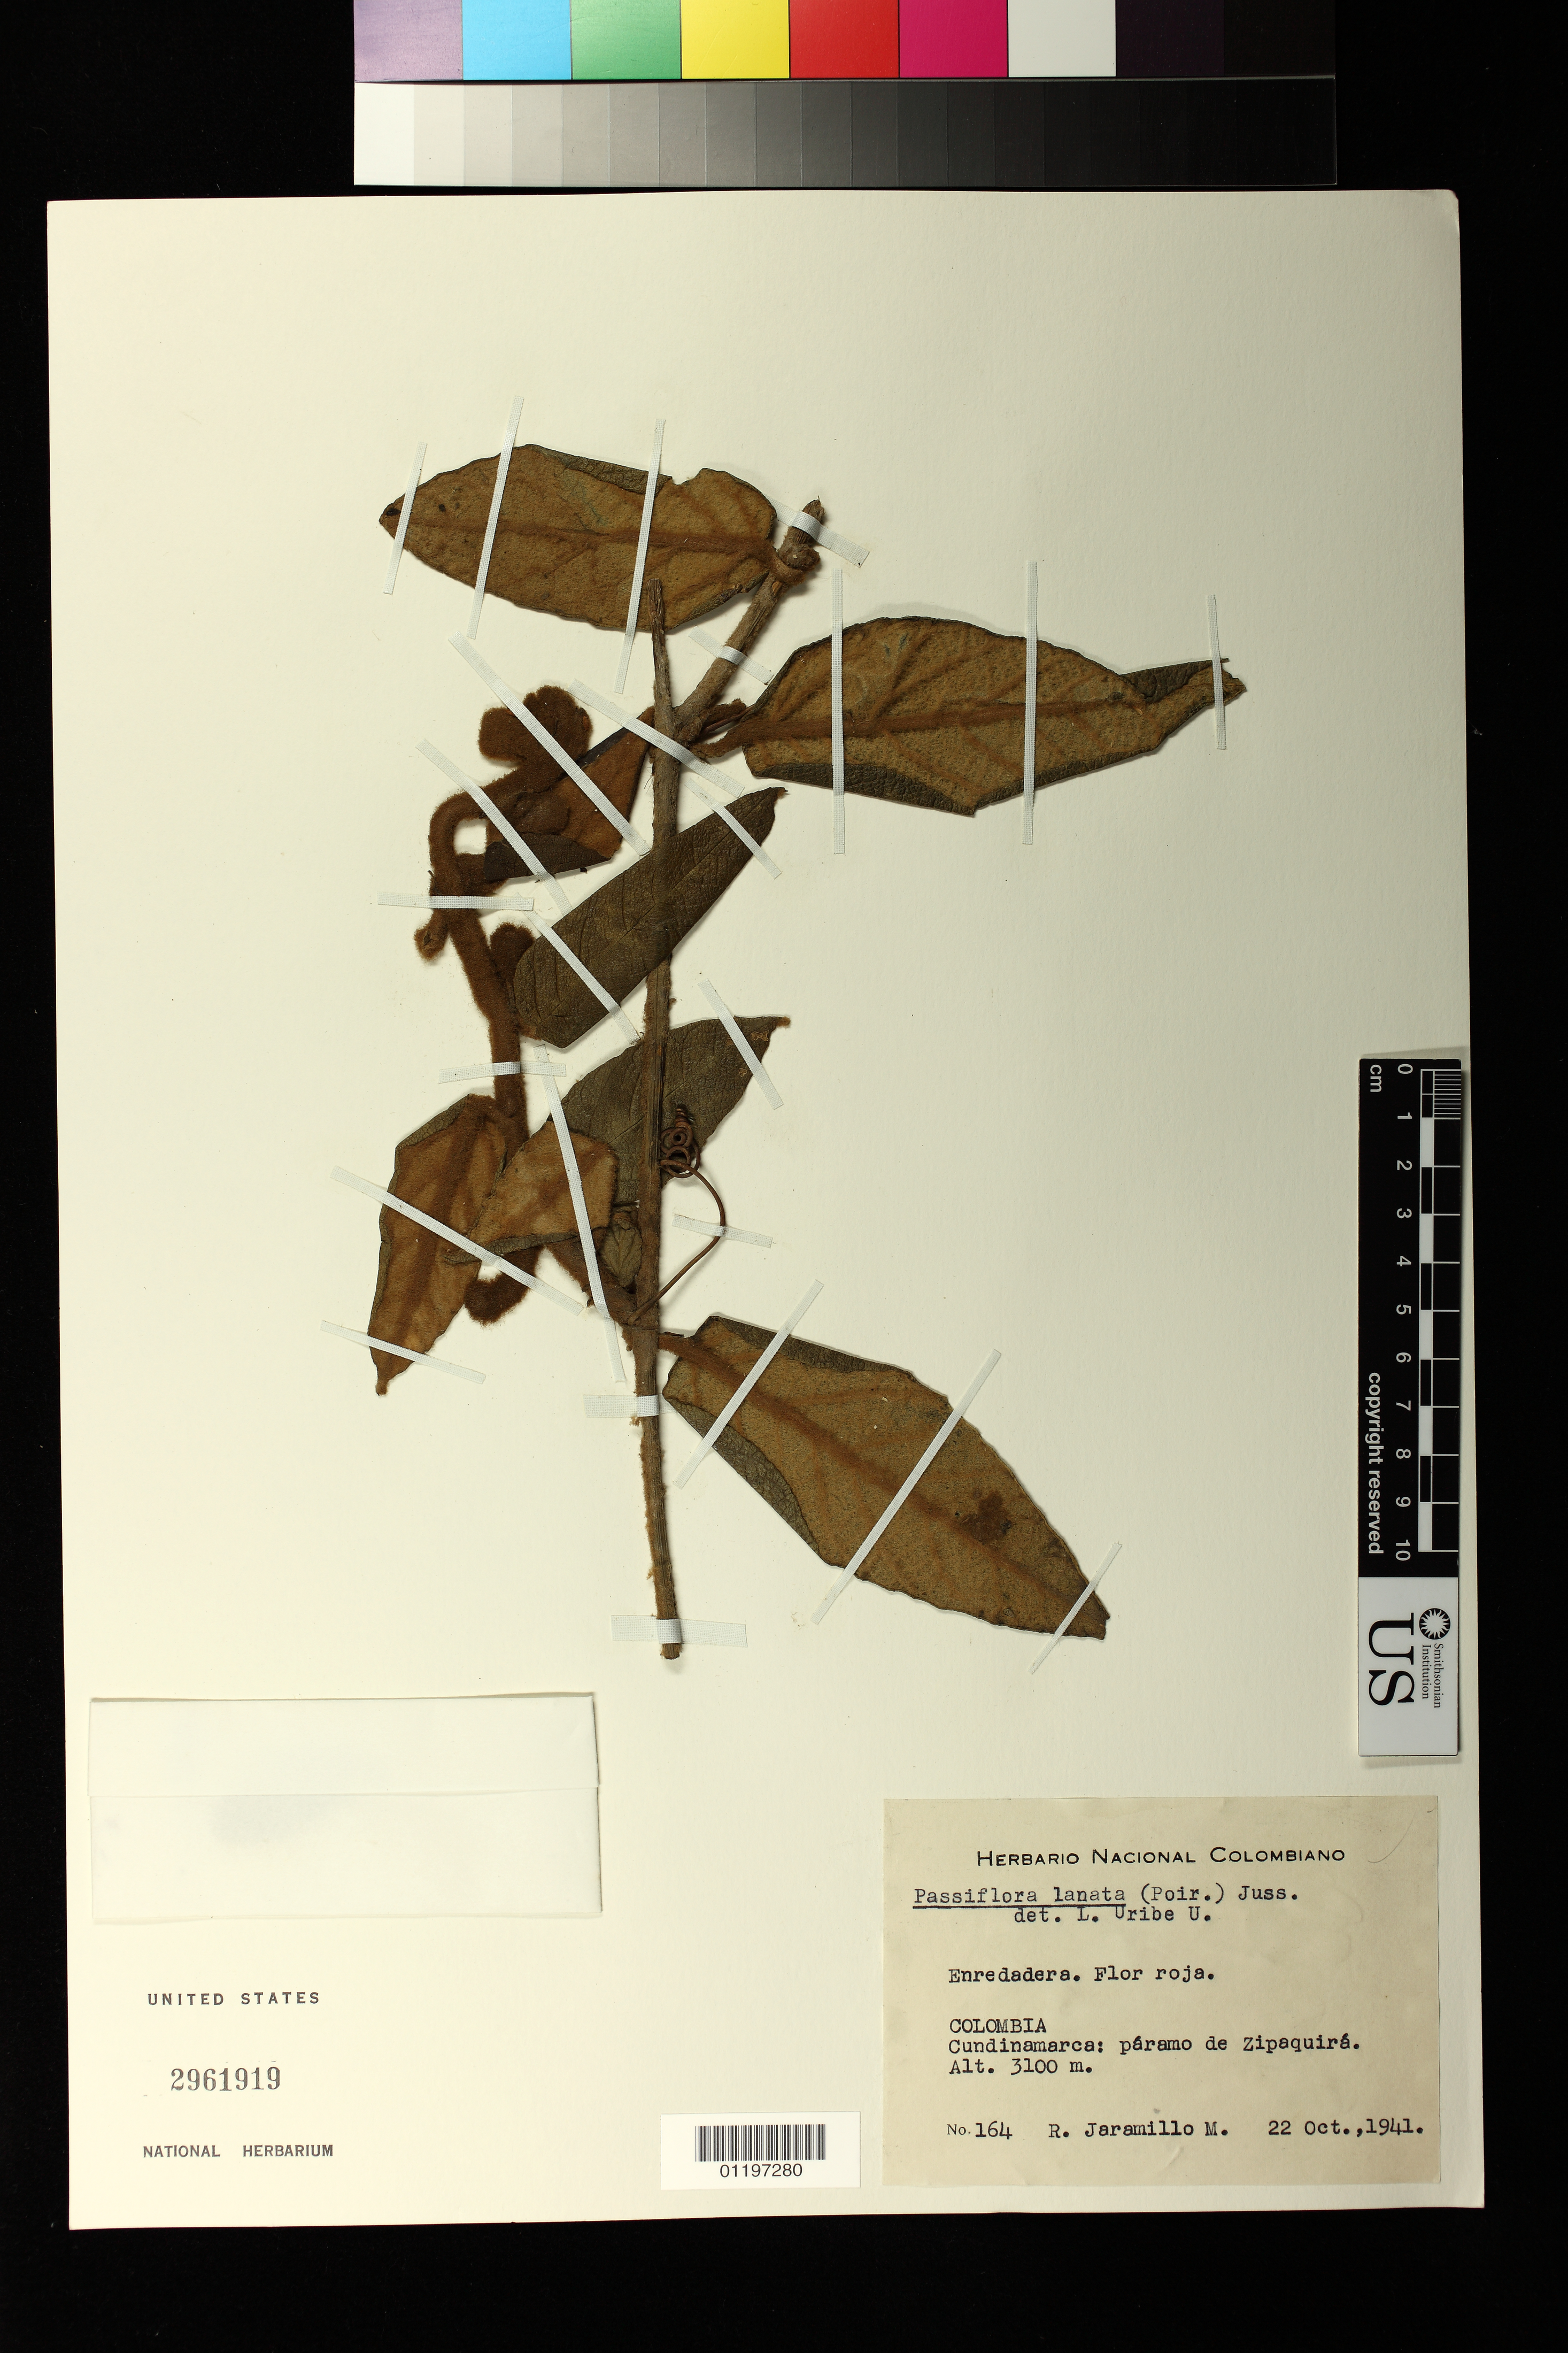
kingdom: Plantae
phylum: Tracheophyta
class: Magnoliopsida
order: Malpighiales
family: Passifloraceae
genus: Passiflora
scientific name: Passiflora lanata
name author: (Juss.) Poir.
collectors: R. Jaramillo M.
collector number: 164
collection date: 1941-10-22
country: Colombia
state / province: Cundinamarca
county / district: Zipaquirá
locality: páramo de Zipaquirá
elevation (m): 3100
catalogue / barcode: US 2961919